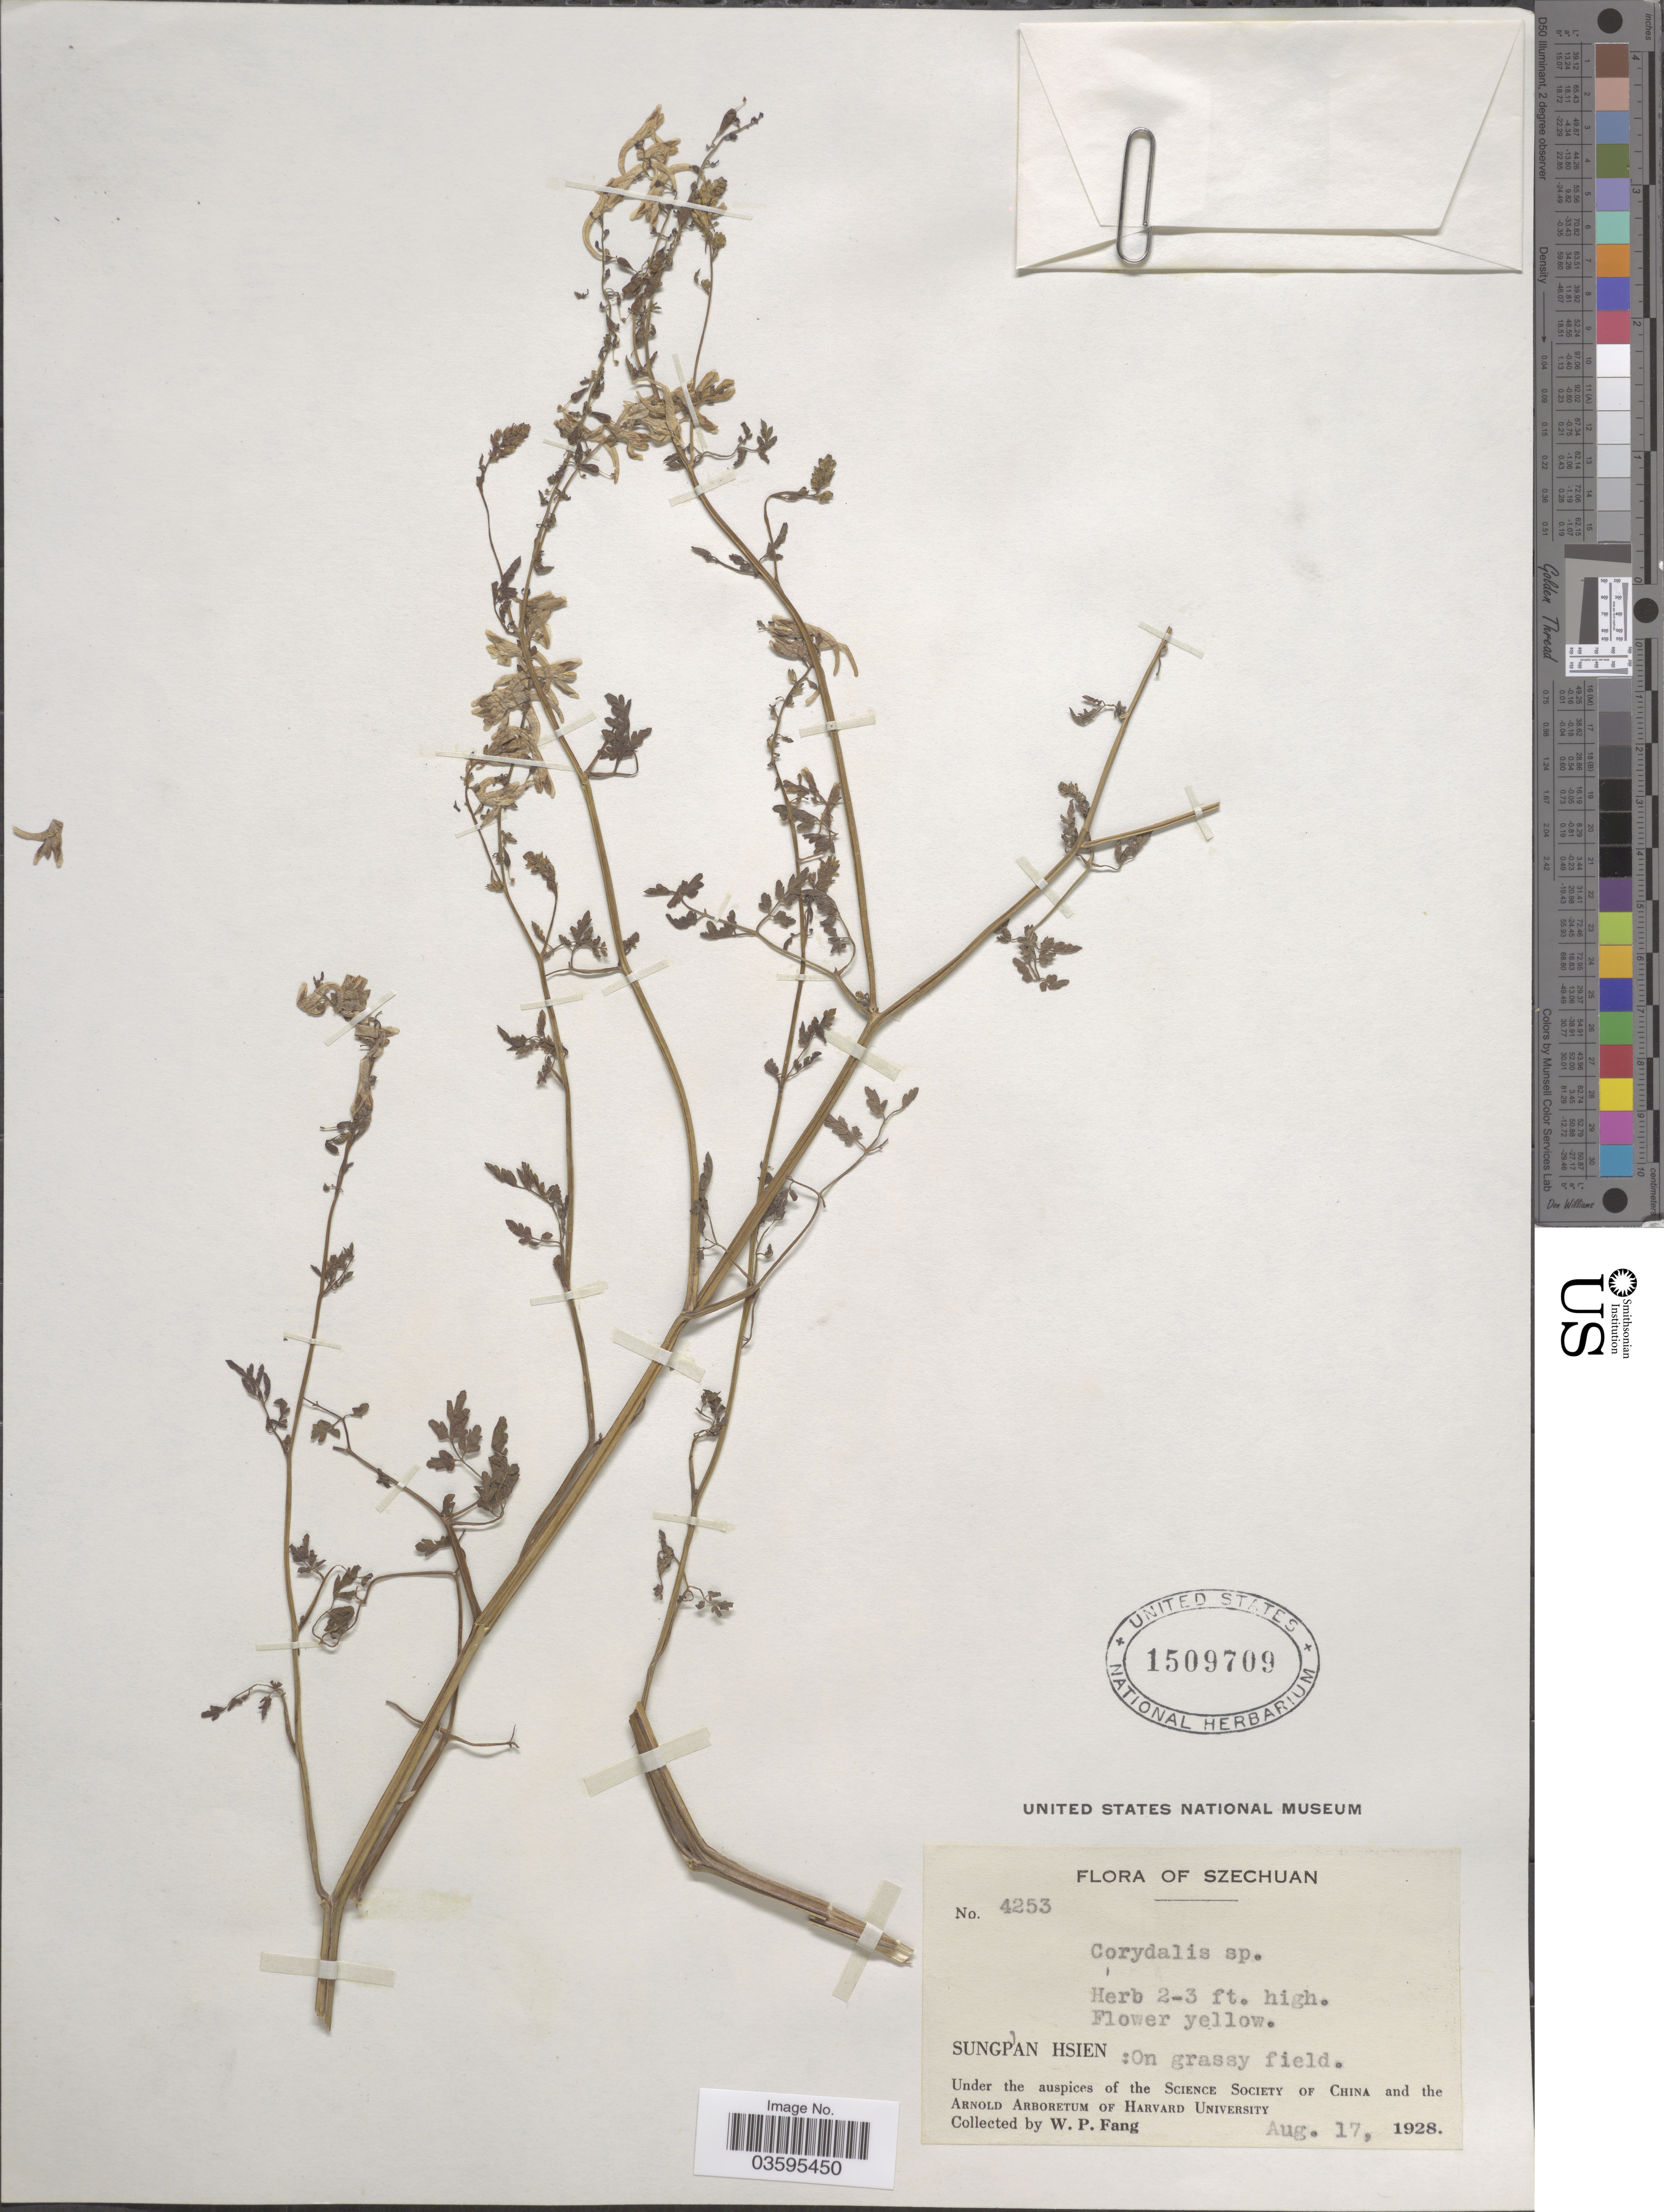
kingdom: Plantae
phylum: Tracheophyta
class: Magnoliopsida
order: Ranunculales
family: Papaveraceae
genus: Corydalis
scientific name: Corydalis sp.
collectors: W. P. Fang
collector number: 4253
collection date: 1928-08-17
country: China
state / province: Sichuan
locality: Szechuan. Sungpan Hsien.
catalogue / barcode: US 1509709